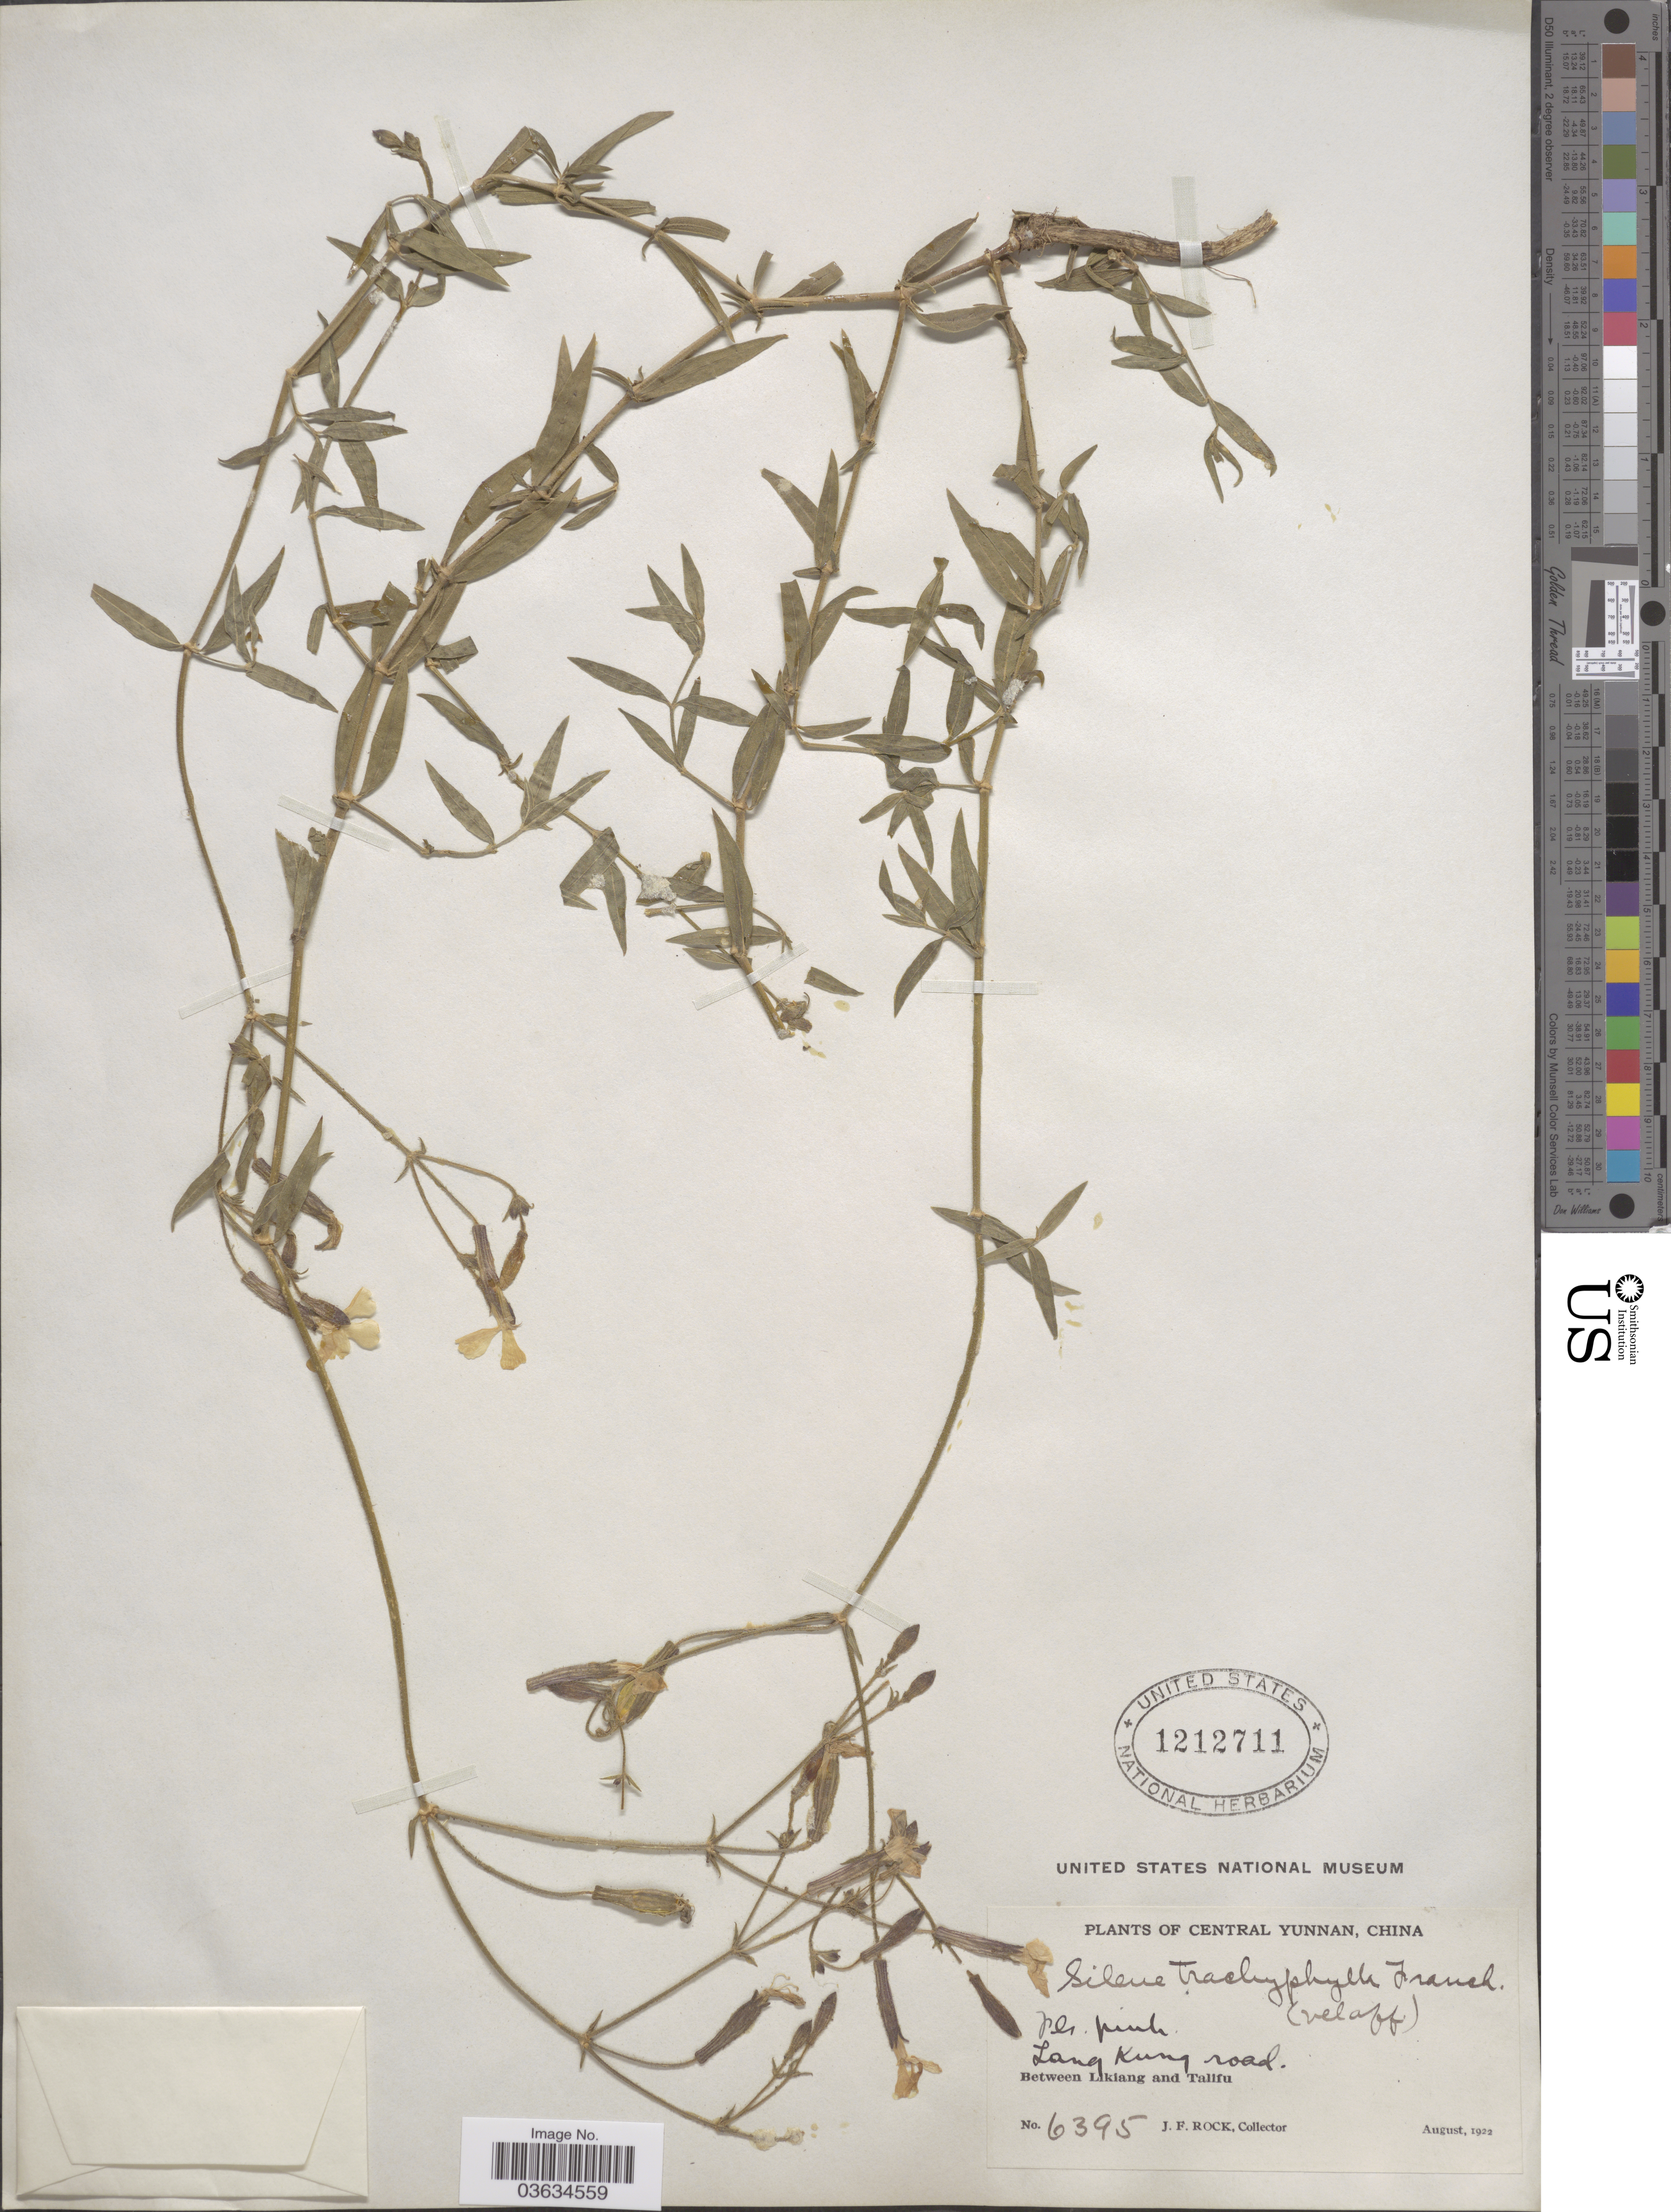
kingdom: Plantae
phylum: Tracheophyta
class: Magnoliopsida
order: Caryophyllales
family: Caryophyllaceae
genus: Silene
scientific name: Silene trachyphylla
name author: Franch.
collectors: J. Rock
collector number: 6395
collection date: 1922-08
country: China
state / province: Yunnan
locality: Central Yunnan. Lang Kung road. Between Likiang and Talifu.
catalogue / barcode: US 1212711